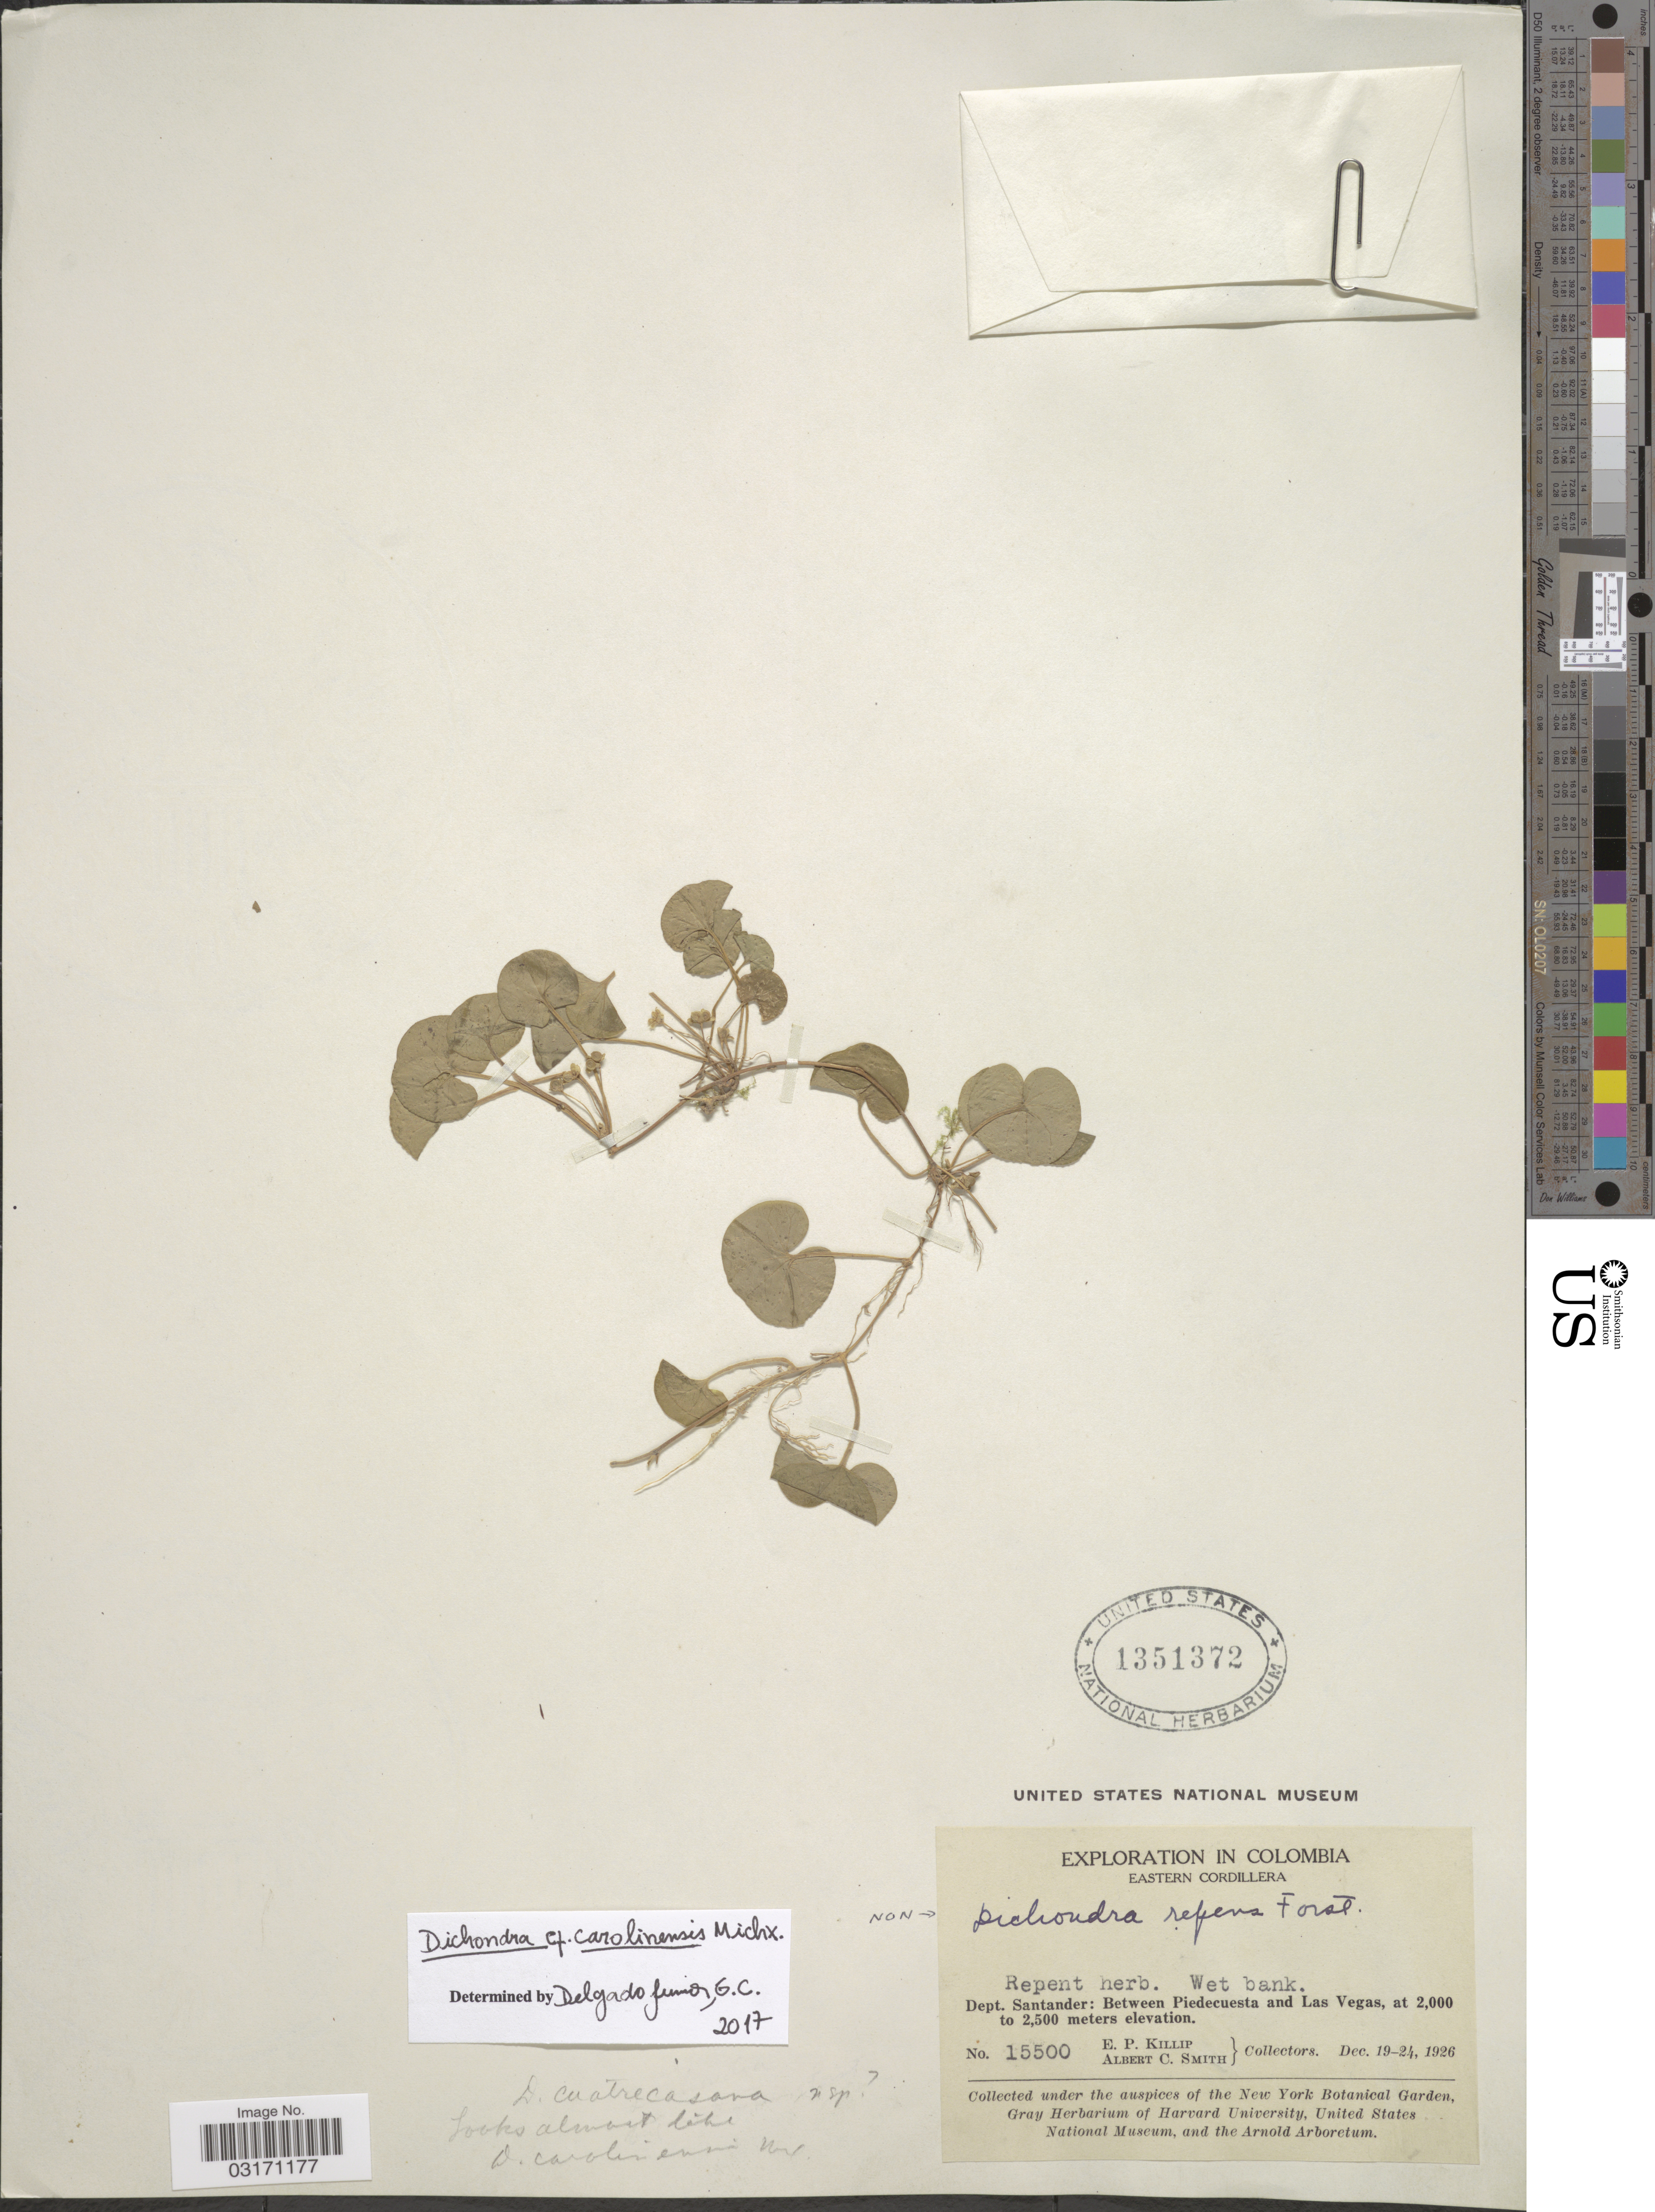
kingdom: Plantae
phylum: Tracheophyta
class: Magnoliopsida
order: Solanales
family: Convolvulaceae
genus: Dichondra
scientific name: Dichondra carolinensis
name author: Michx.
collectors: E. P. Killip & A. C. Smith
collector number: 15500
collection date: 1926-12-19/1926-12-24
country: Colombia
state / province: Santander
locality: Eastern Cordillera. Dept. Santander: Between Piedecuesta and Las Vegas.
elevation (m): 2000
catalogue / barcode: US 1351372